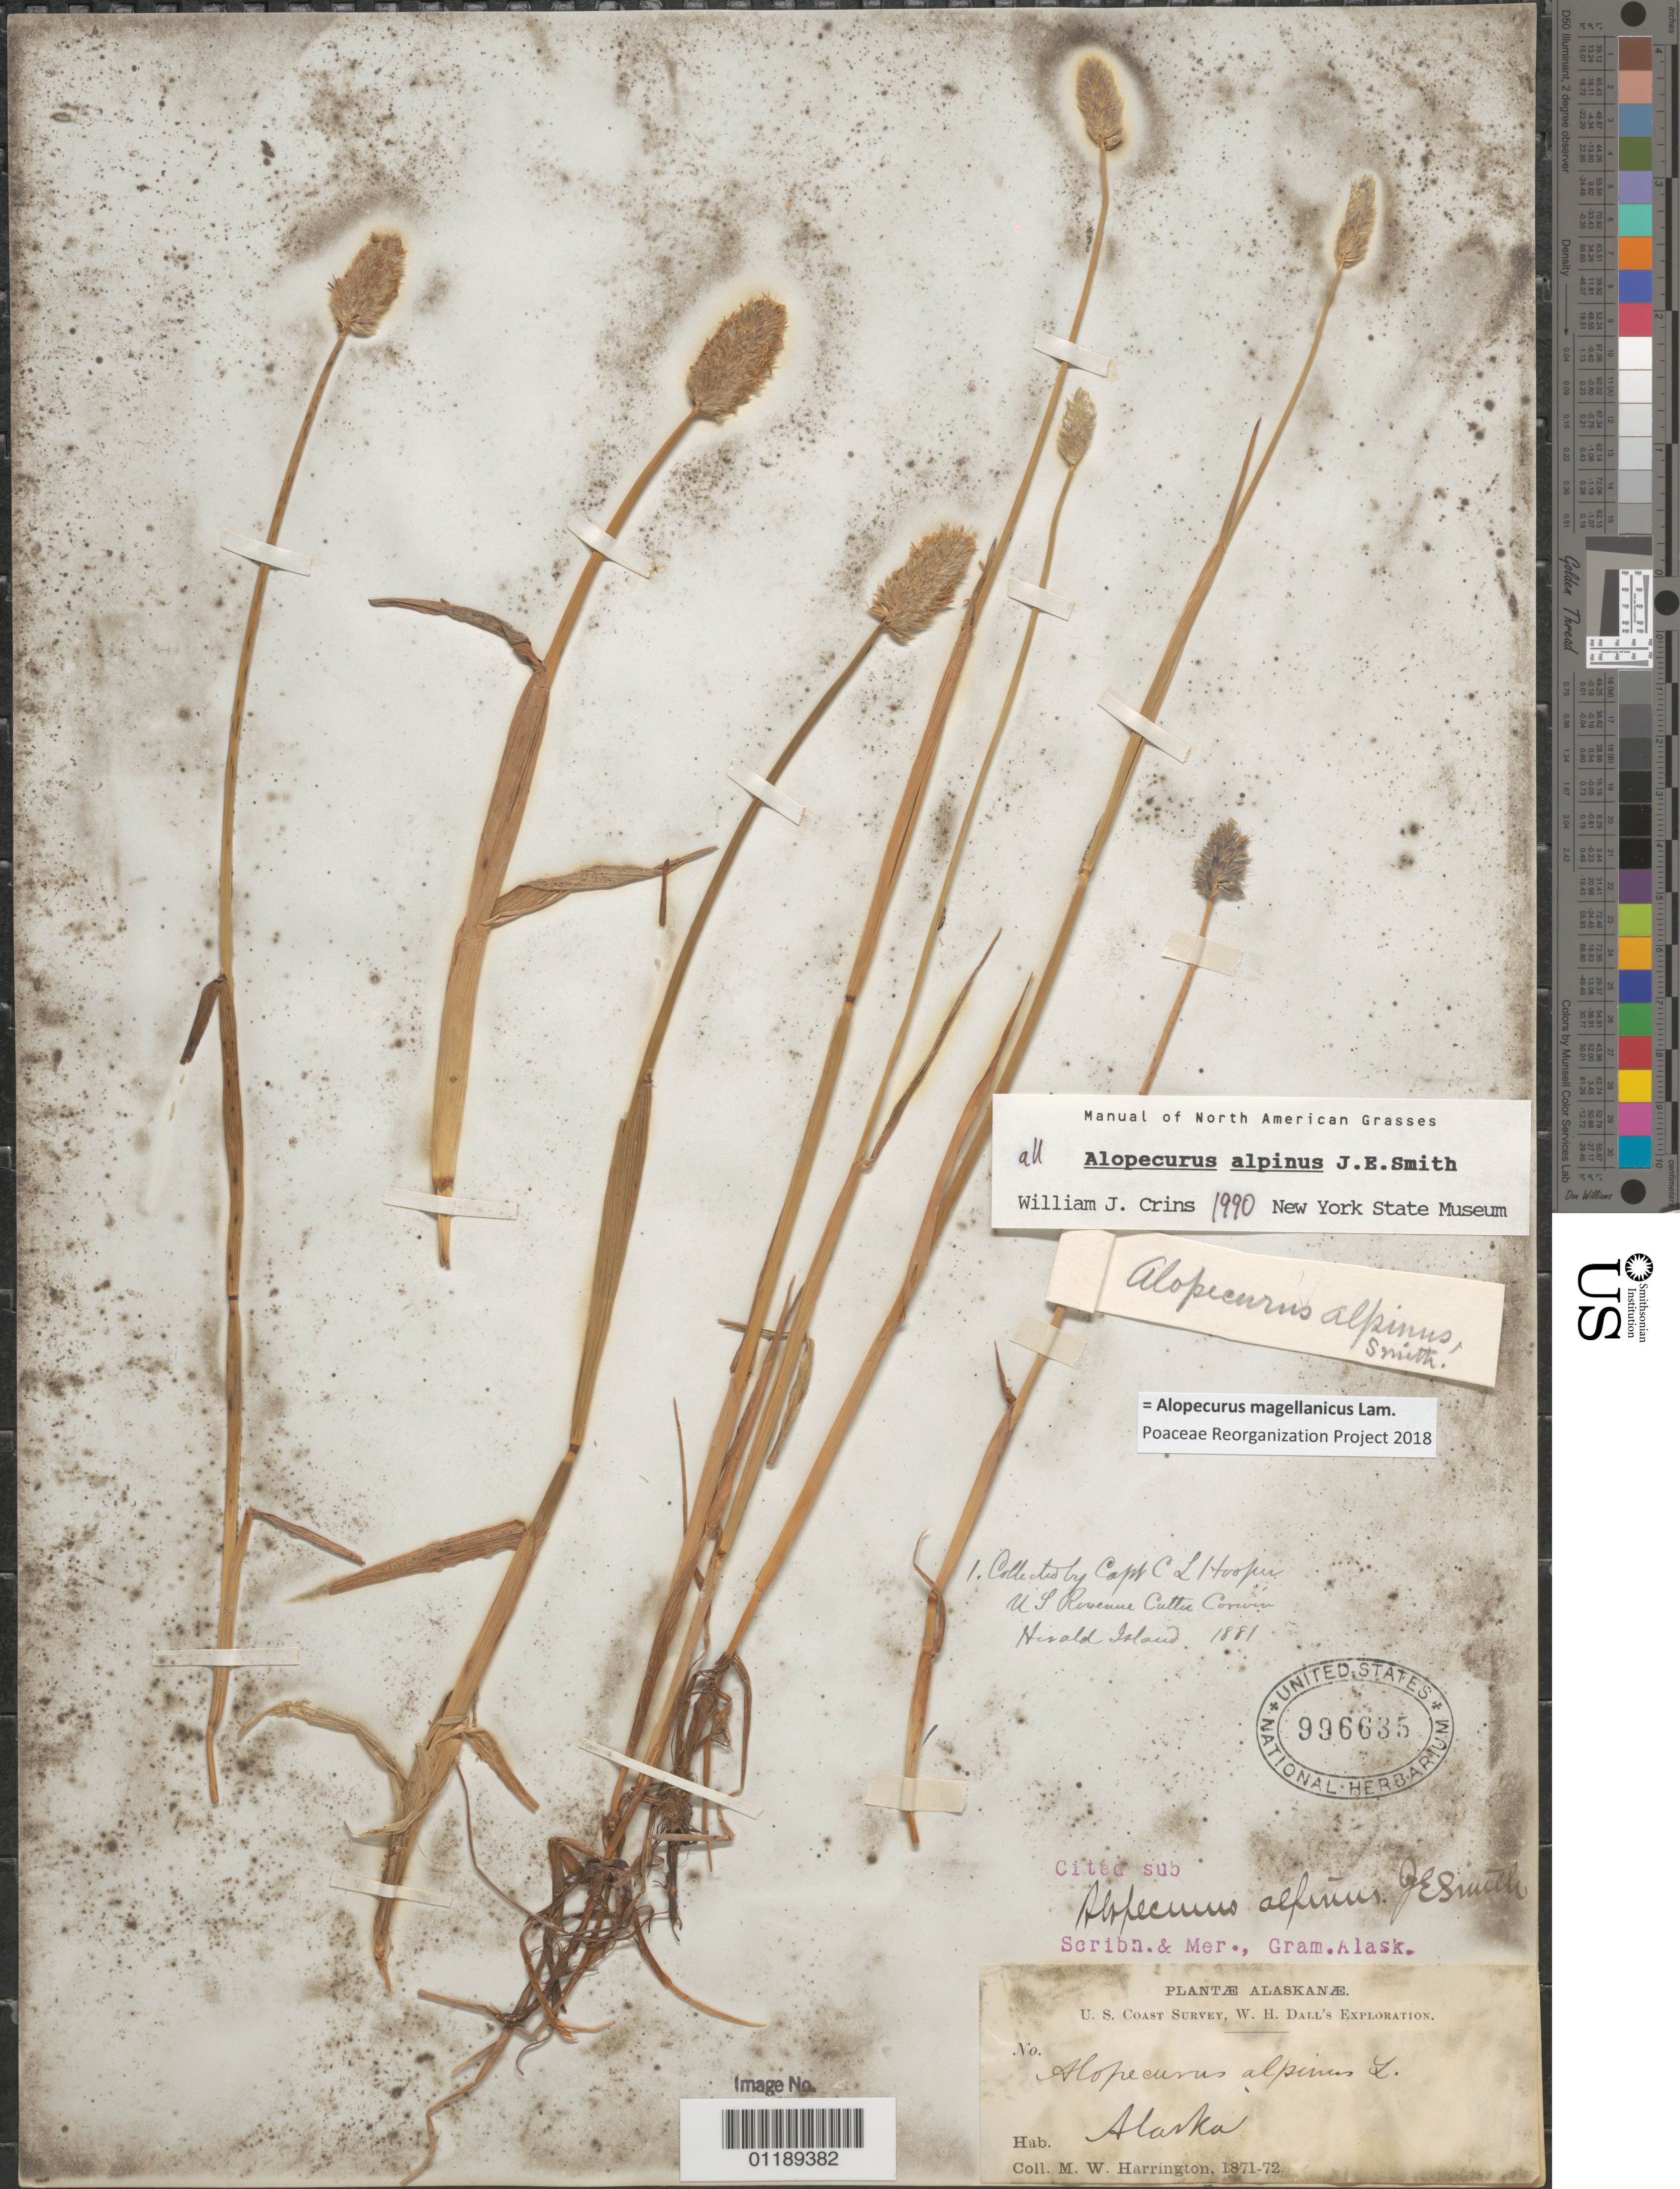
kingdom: Plantae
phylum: Tracheophyta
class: Liliopsida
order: Poales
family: Poaceae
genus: Alopecurus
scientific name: Alopecurus magellanicus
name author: Lam.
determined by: Poaceae Reorganization Project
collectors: M. W. Harrington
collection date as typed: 1871 to -- --- 1872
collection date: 1871/1872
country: United States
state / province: Alaska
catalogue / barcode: US 996635